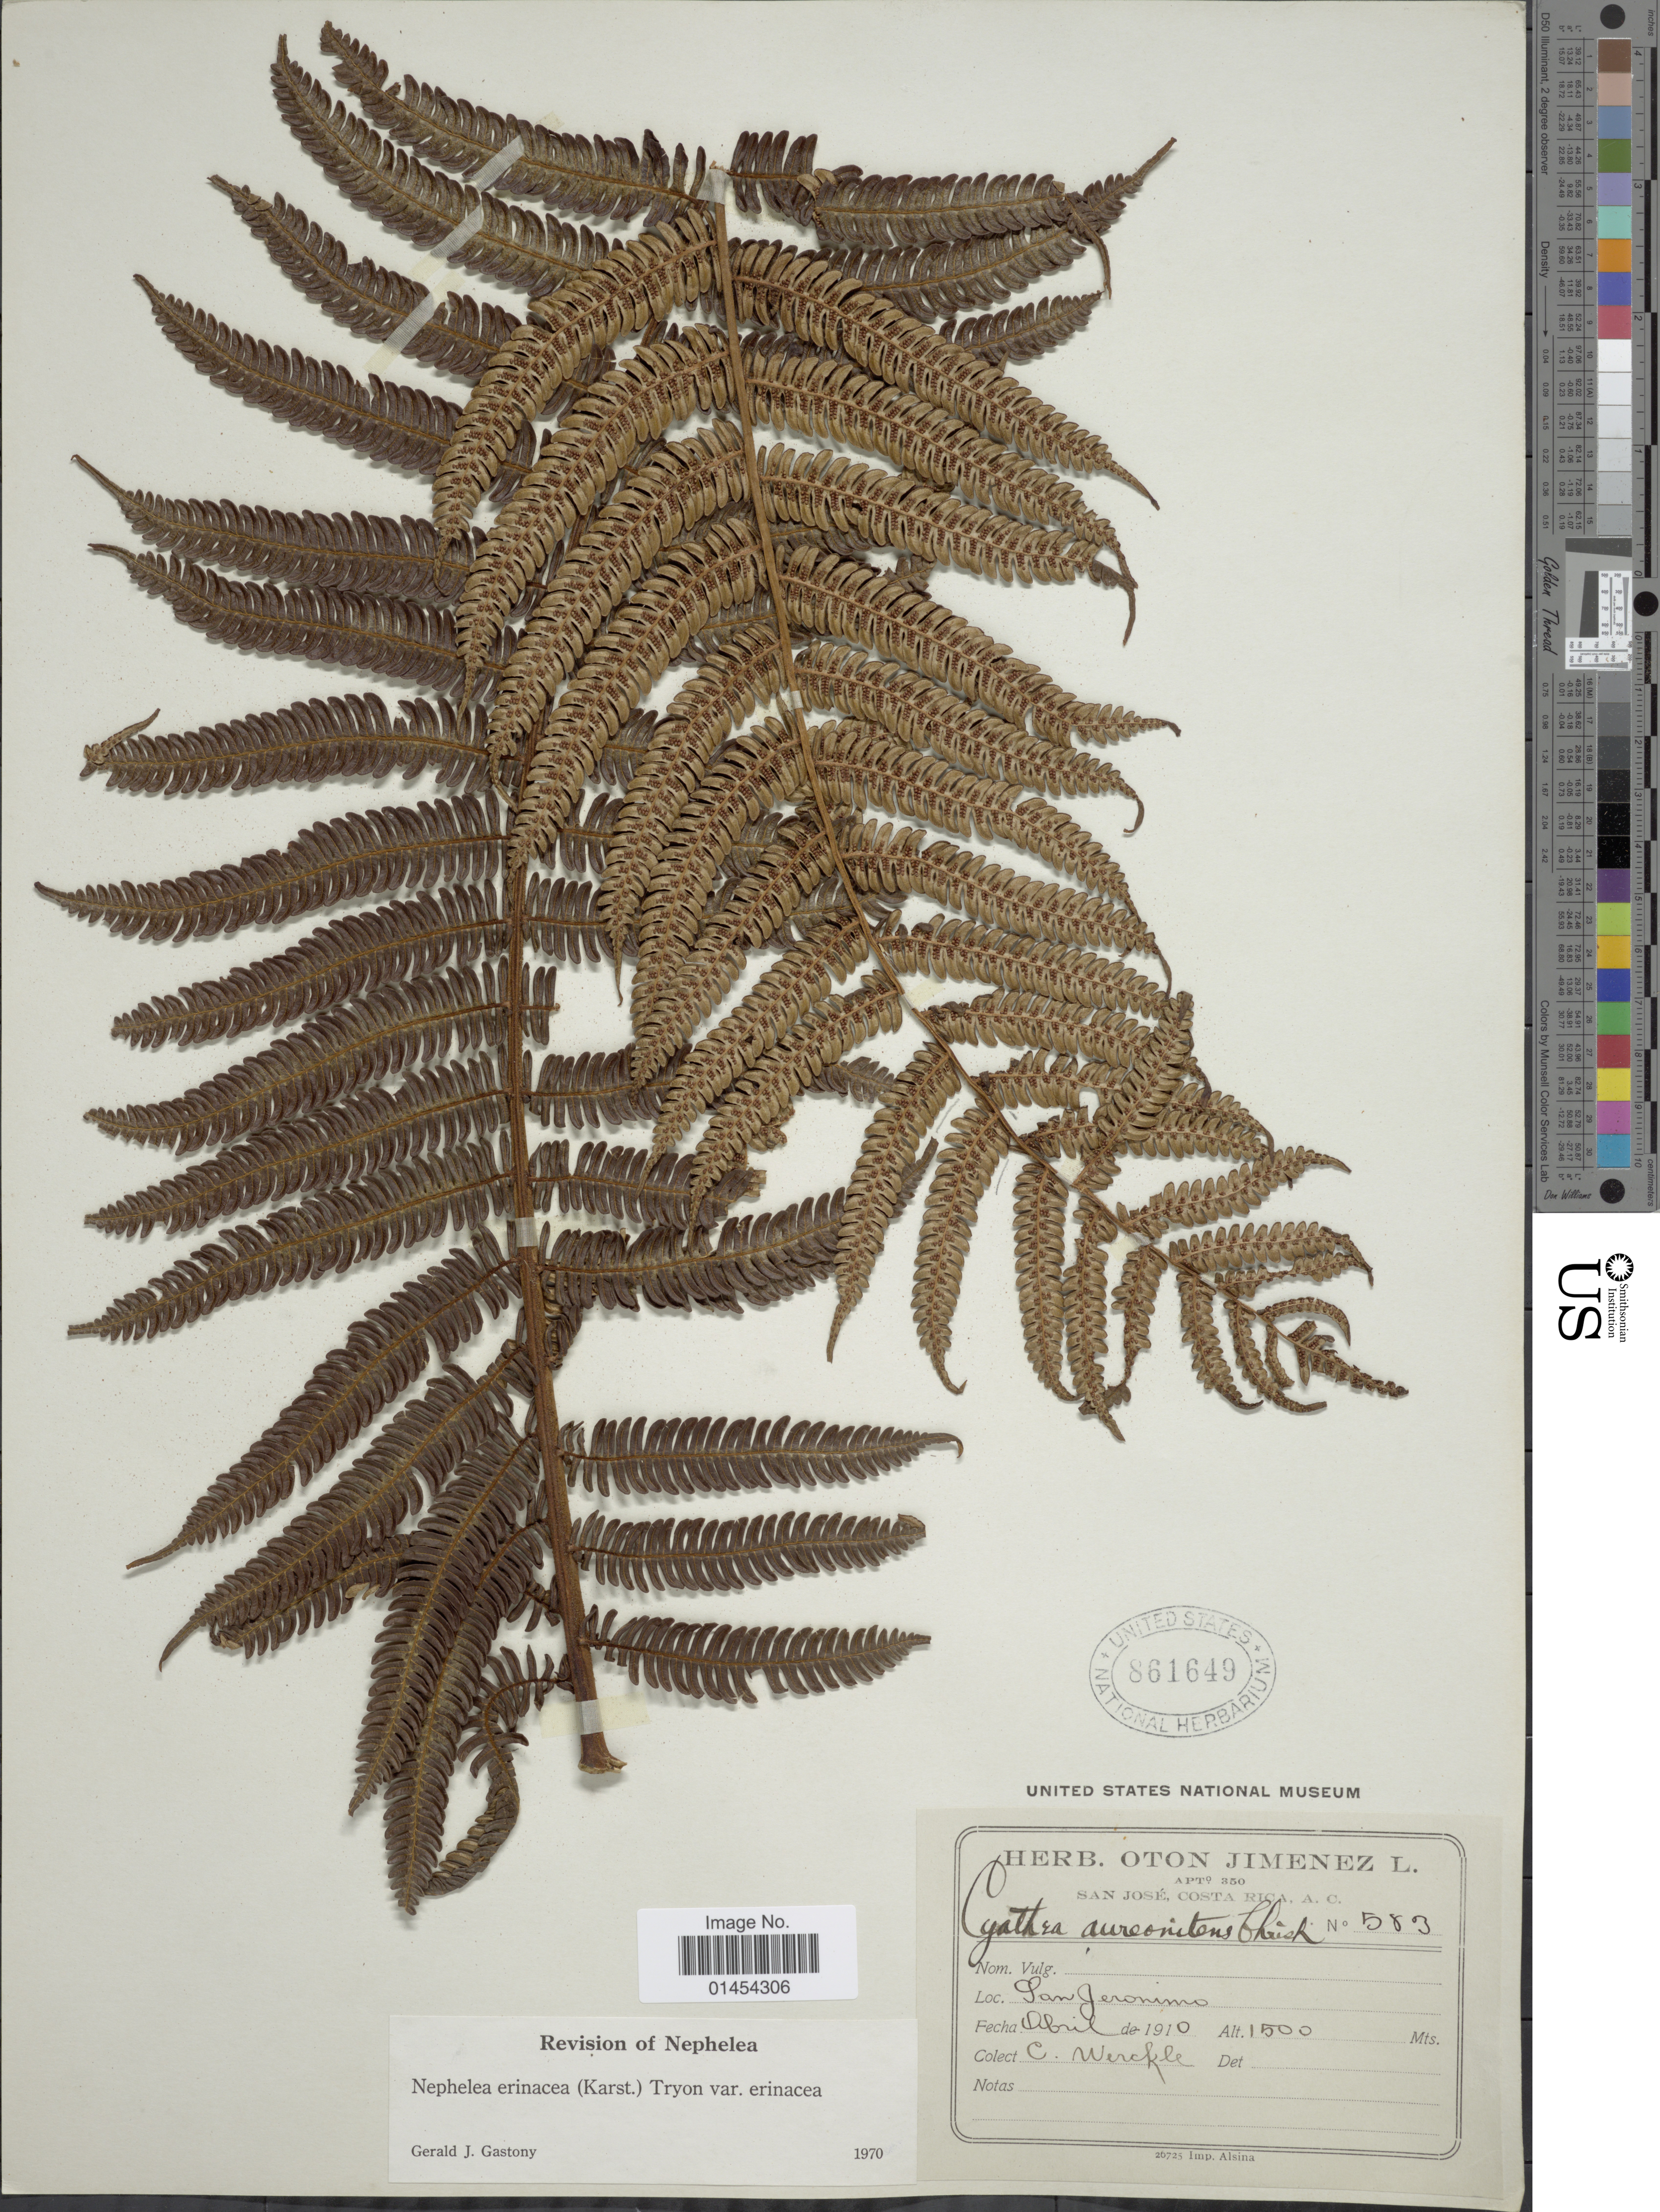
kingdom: Plantae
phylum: Tracheophyta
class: Polypodiopsida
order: Cyatheales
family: Cyatheaceae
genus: Alsophila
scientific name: Alsophila erinacea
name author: (H. Karst.) D.S. Conant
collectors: C. C Wercklé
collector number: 583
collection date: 1910-04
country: Costa Rica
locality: San José, A.C. San Jeronimo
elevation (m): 1500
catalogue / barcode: US 861649